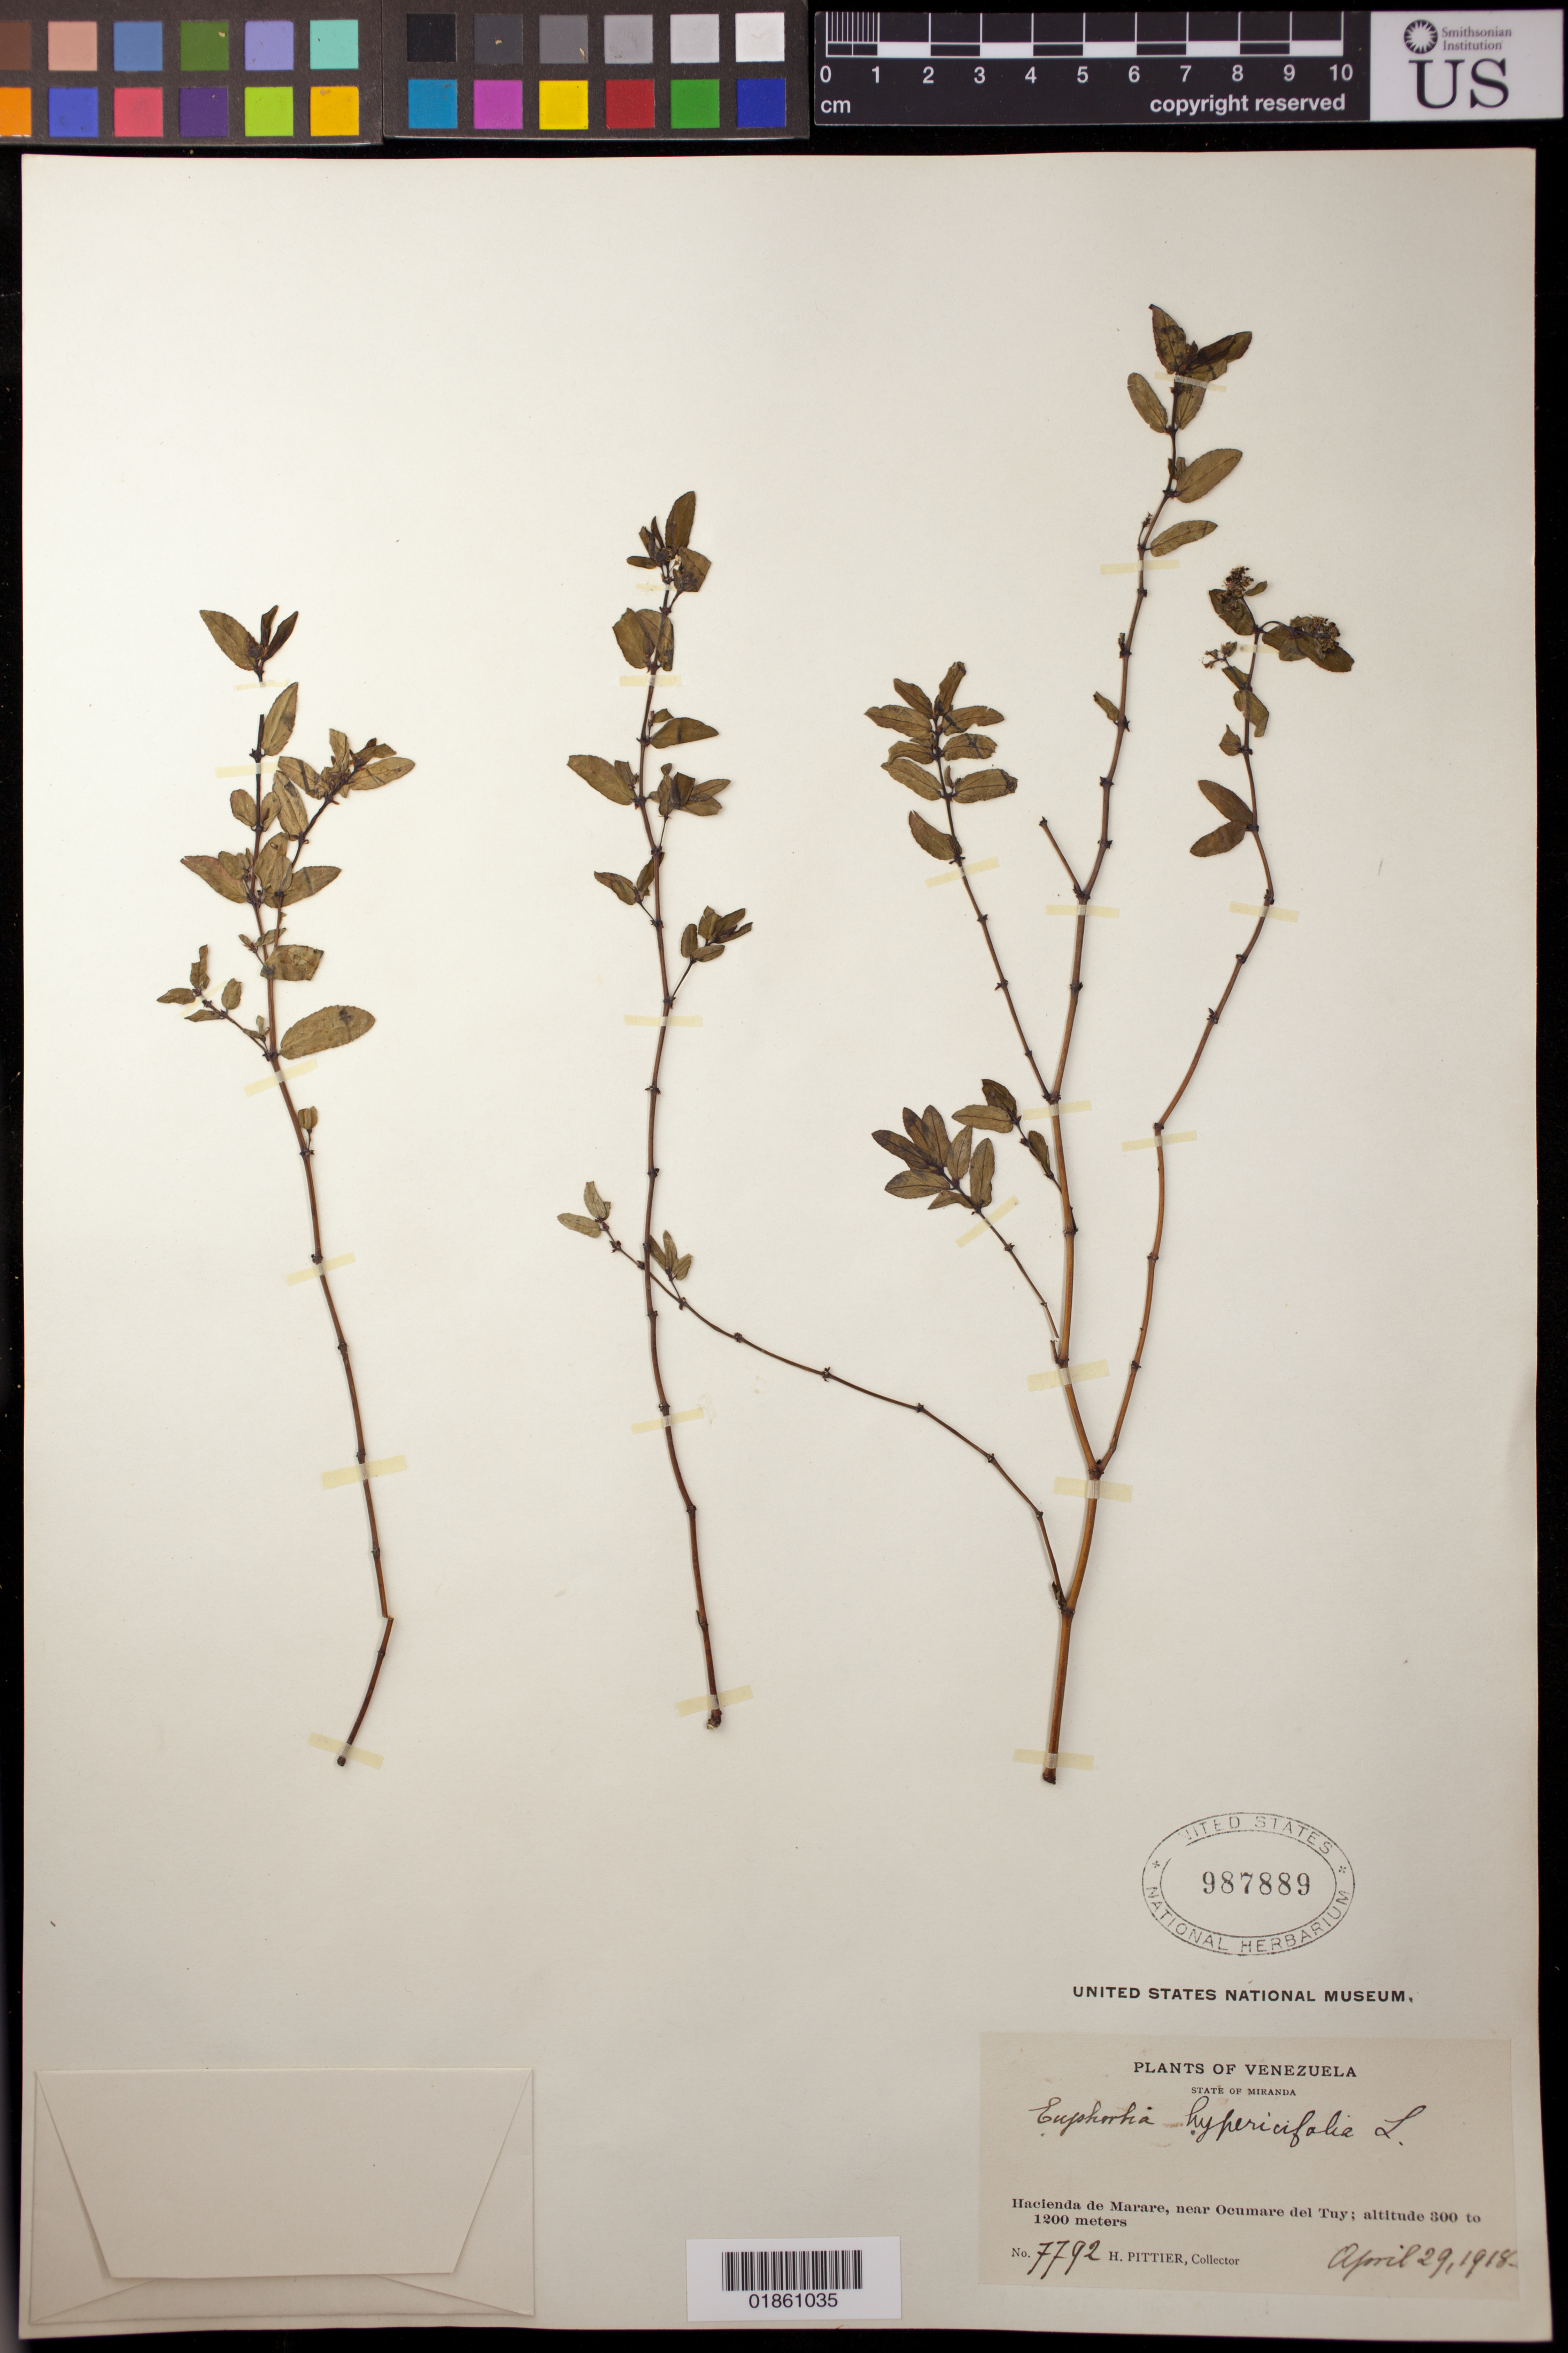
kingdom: Plantae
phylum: Tracheophyta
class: Magnoliopsida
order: Malpighiales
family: Euphorbiaceae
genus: Euphorbia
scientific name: Euphorbia hypericifolia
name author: L.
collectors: H. F. Pittier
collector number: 7792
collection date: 1918-04-29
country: Venezuela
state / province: Miranda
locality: Hacienda de Marare, near Ocumare del Tuy.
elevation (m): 300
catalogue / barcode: US 987889